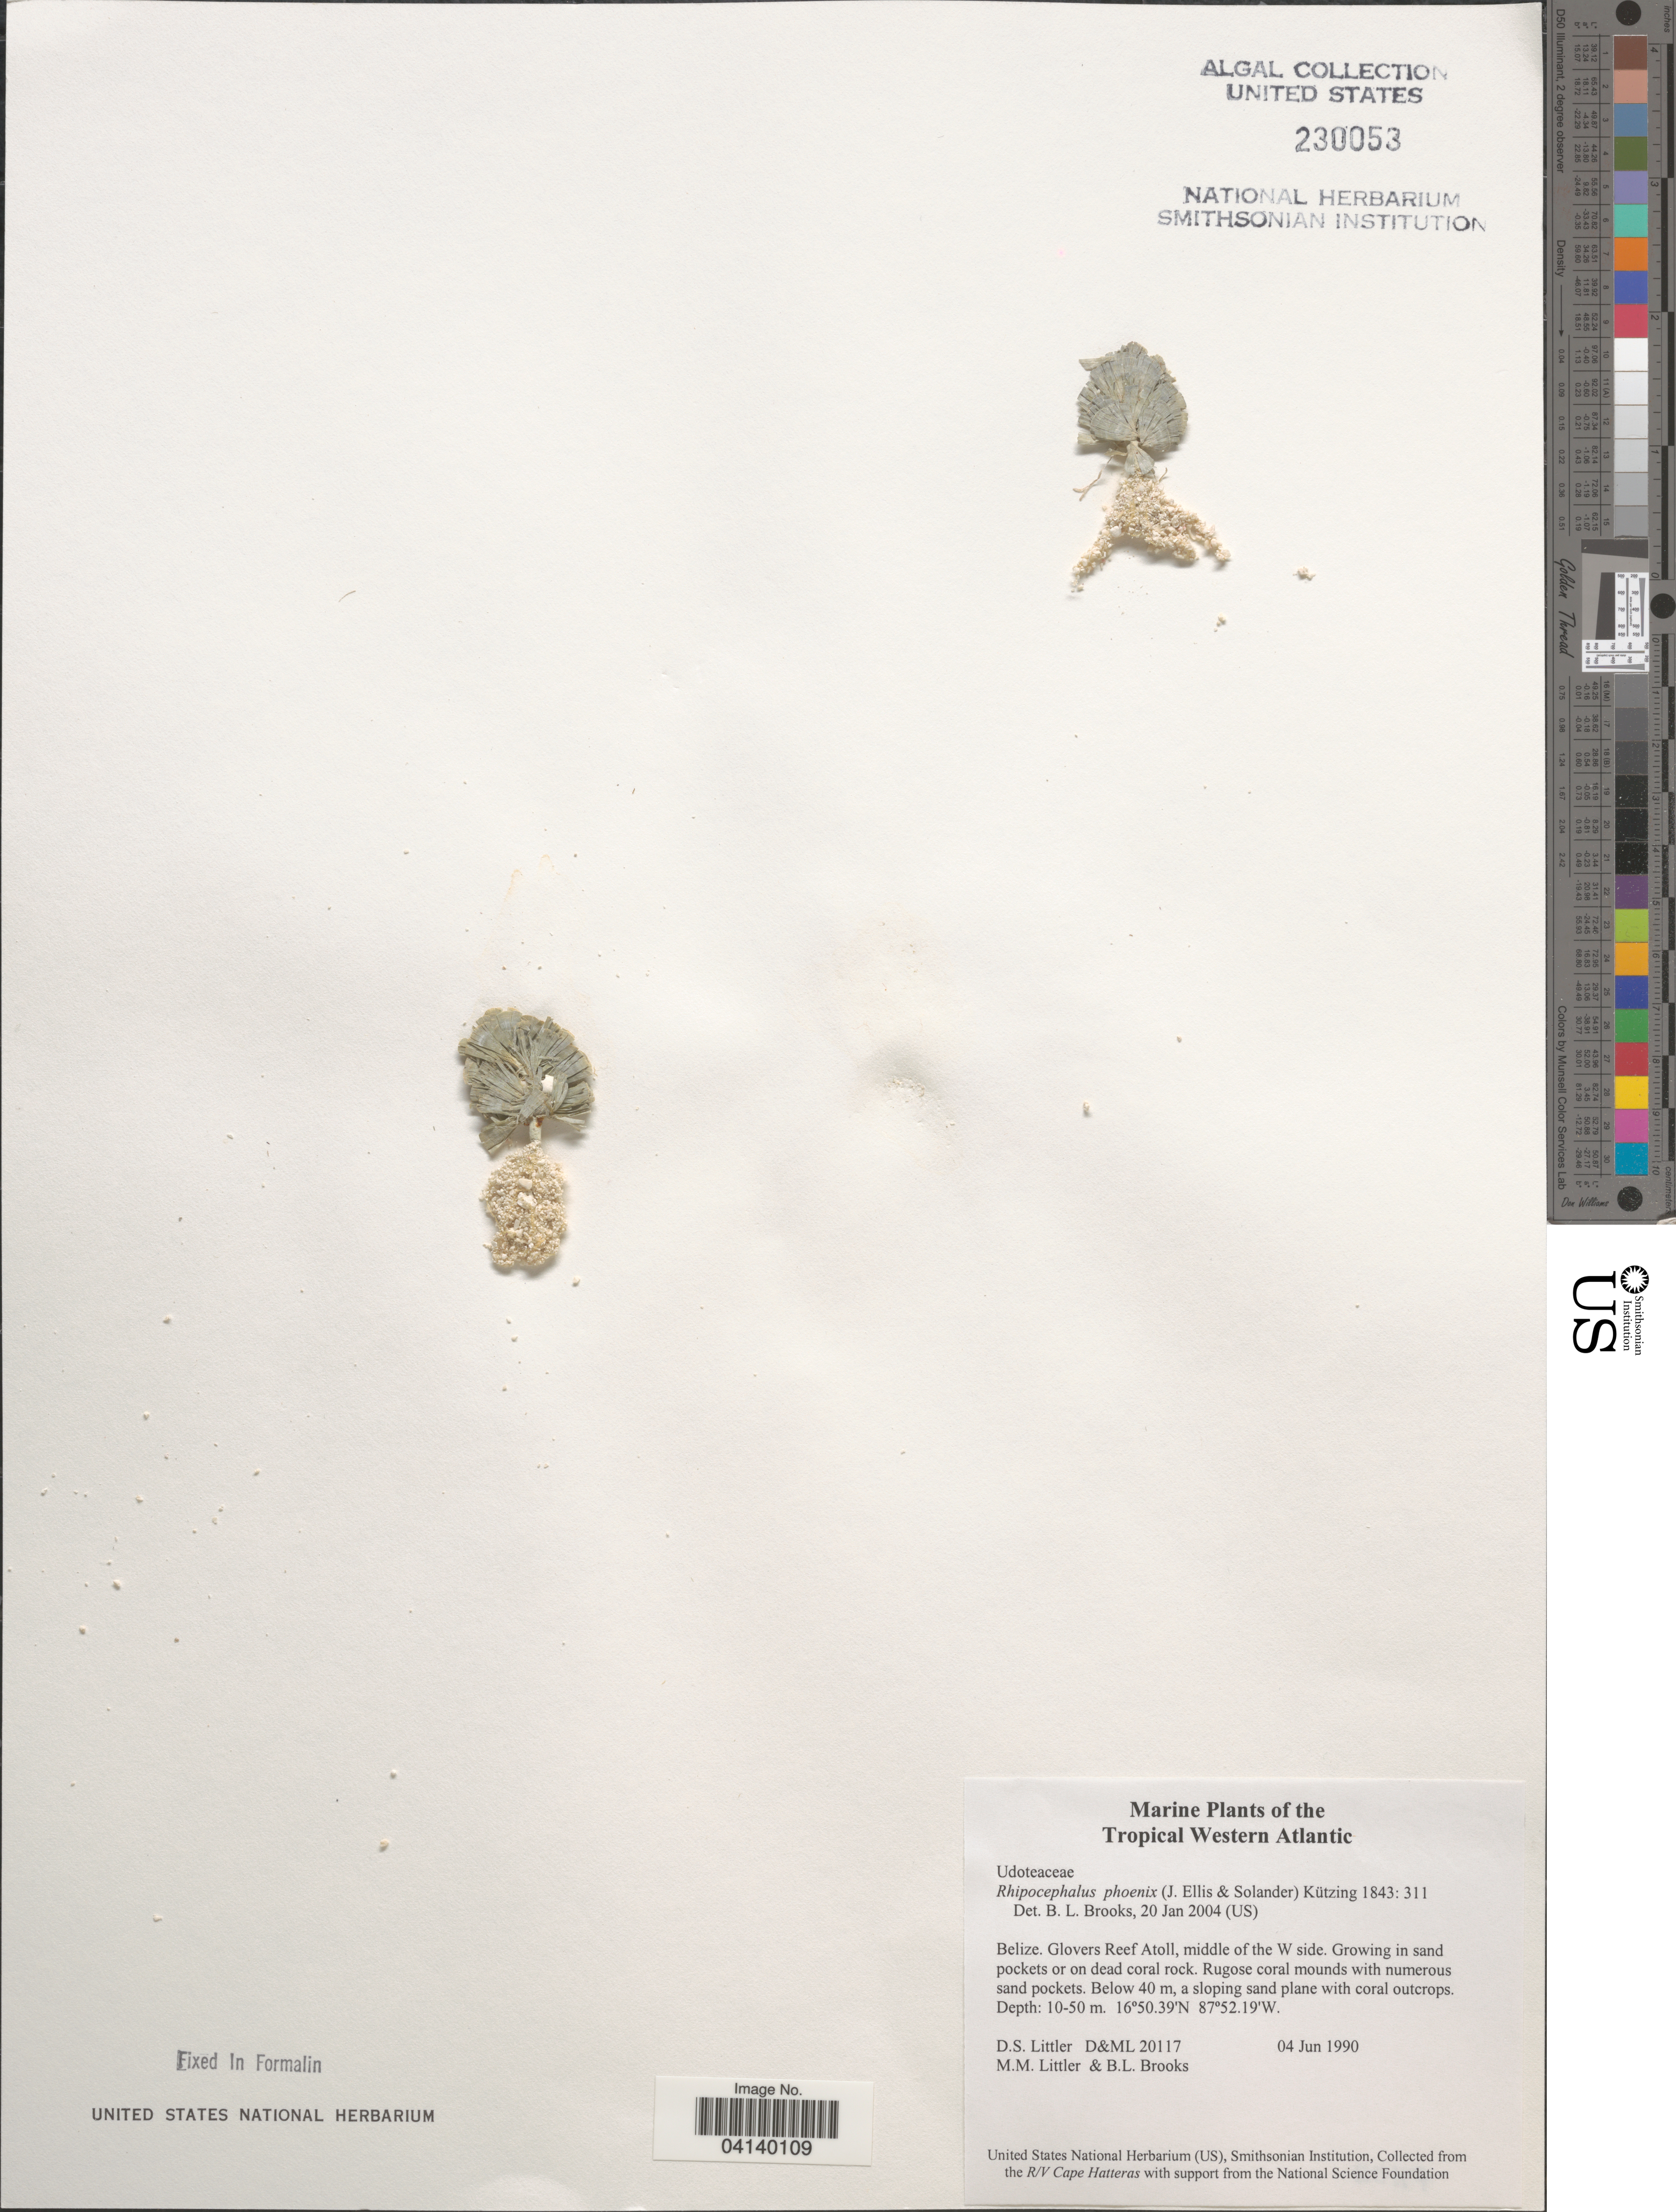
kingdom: Plantae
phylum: Chlorophyta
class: Ulvophyceae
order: Bryopsidales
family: Udoteaceae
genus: Rhipocephalus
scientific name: Rhipocephalus phoenix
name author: (J. Ellis & Sol.) Kütz.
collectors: D. S. Littler & B. Brooks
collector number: D&ML20117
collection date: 1990-06-04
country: Belize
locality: Tropical Western Atlantic. Glovers Reef Atoll, middle of the W side.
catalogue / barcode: US 230053